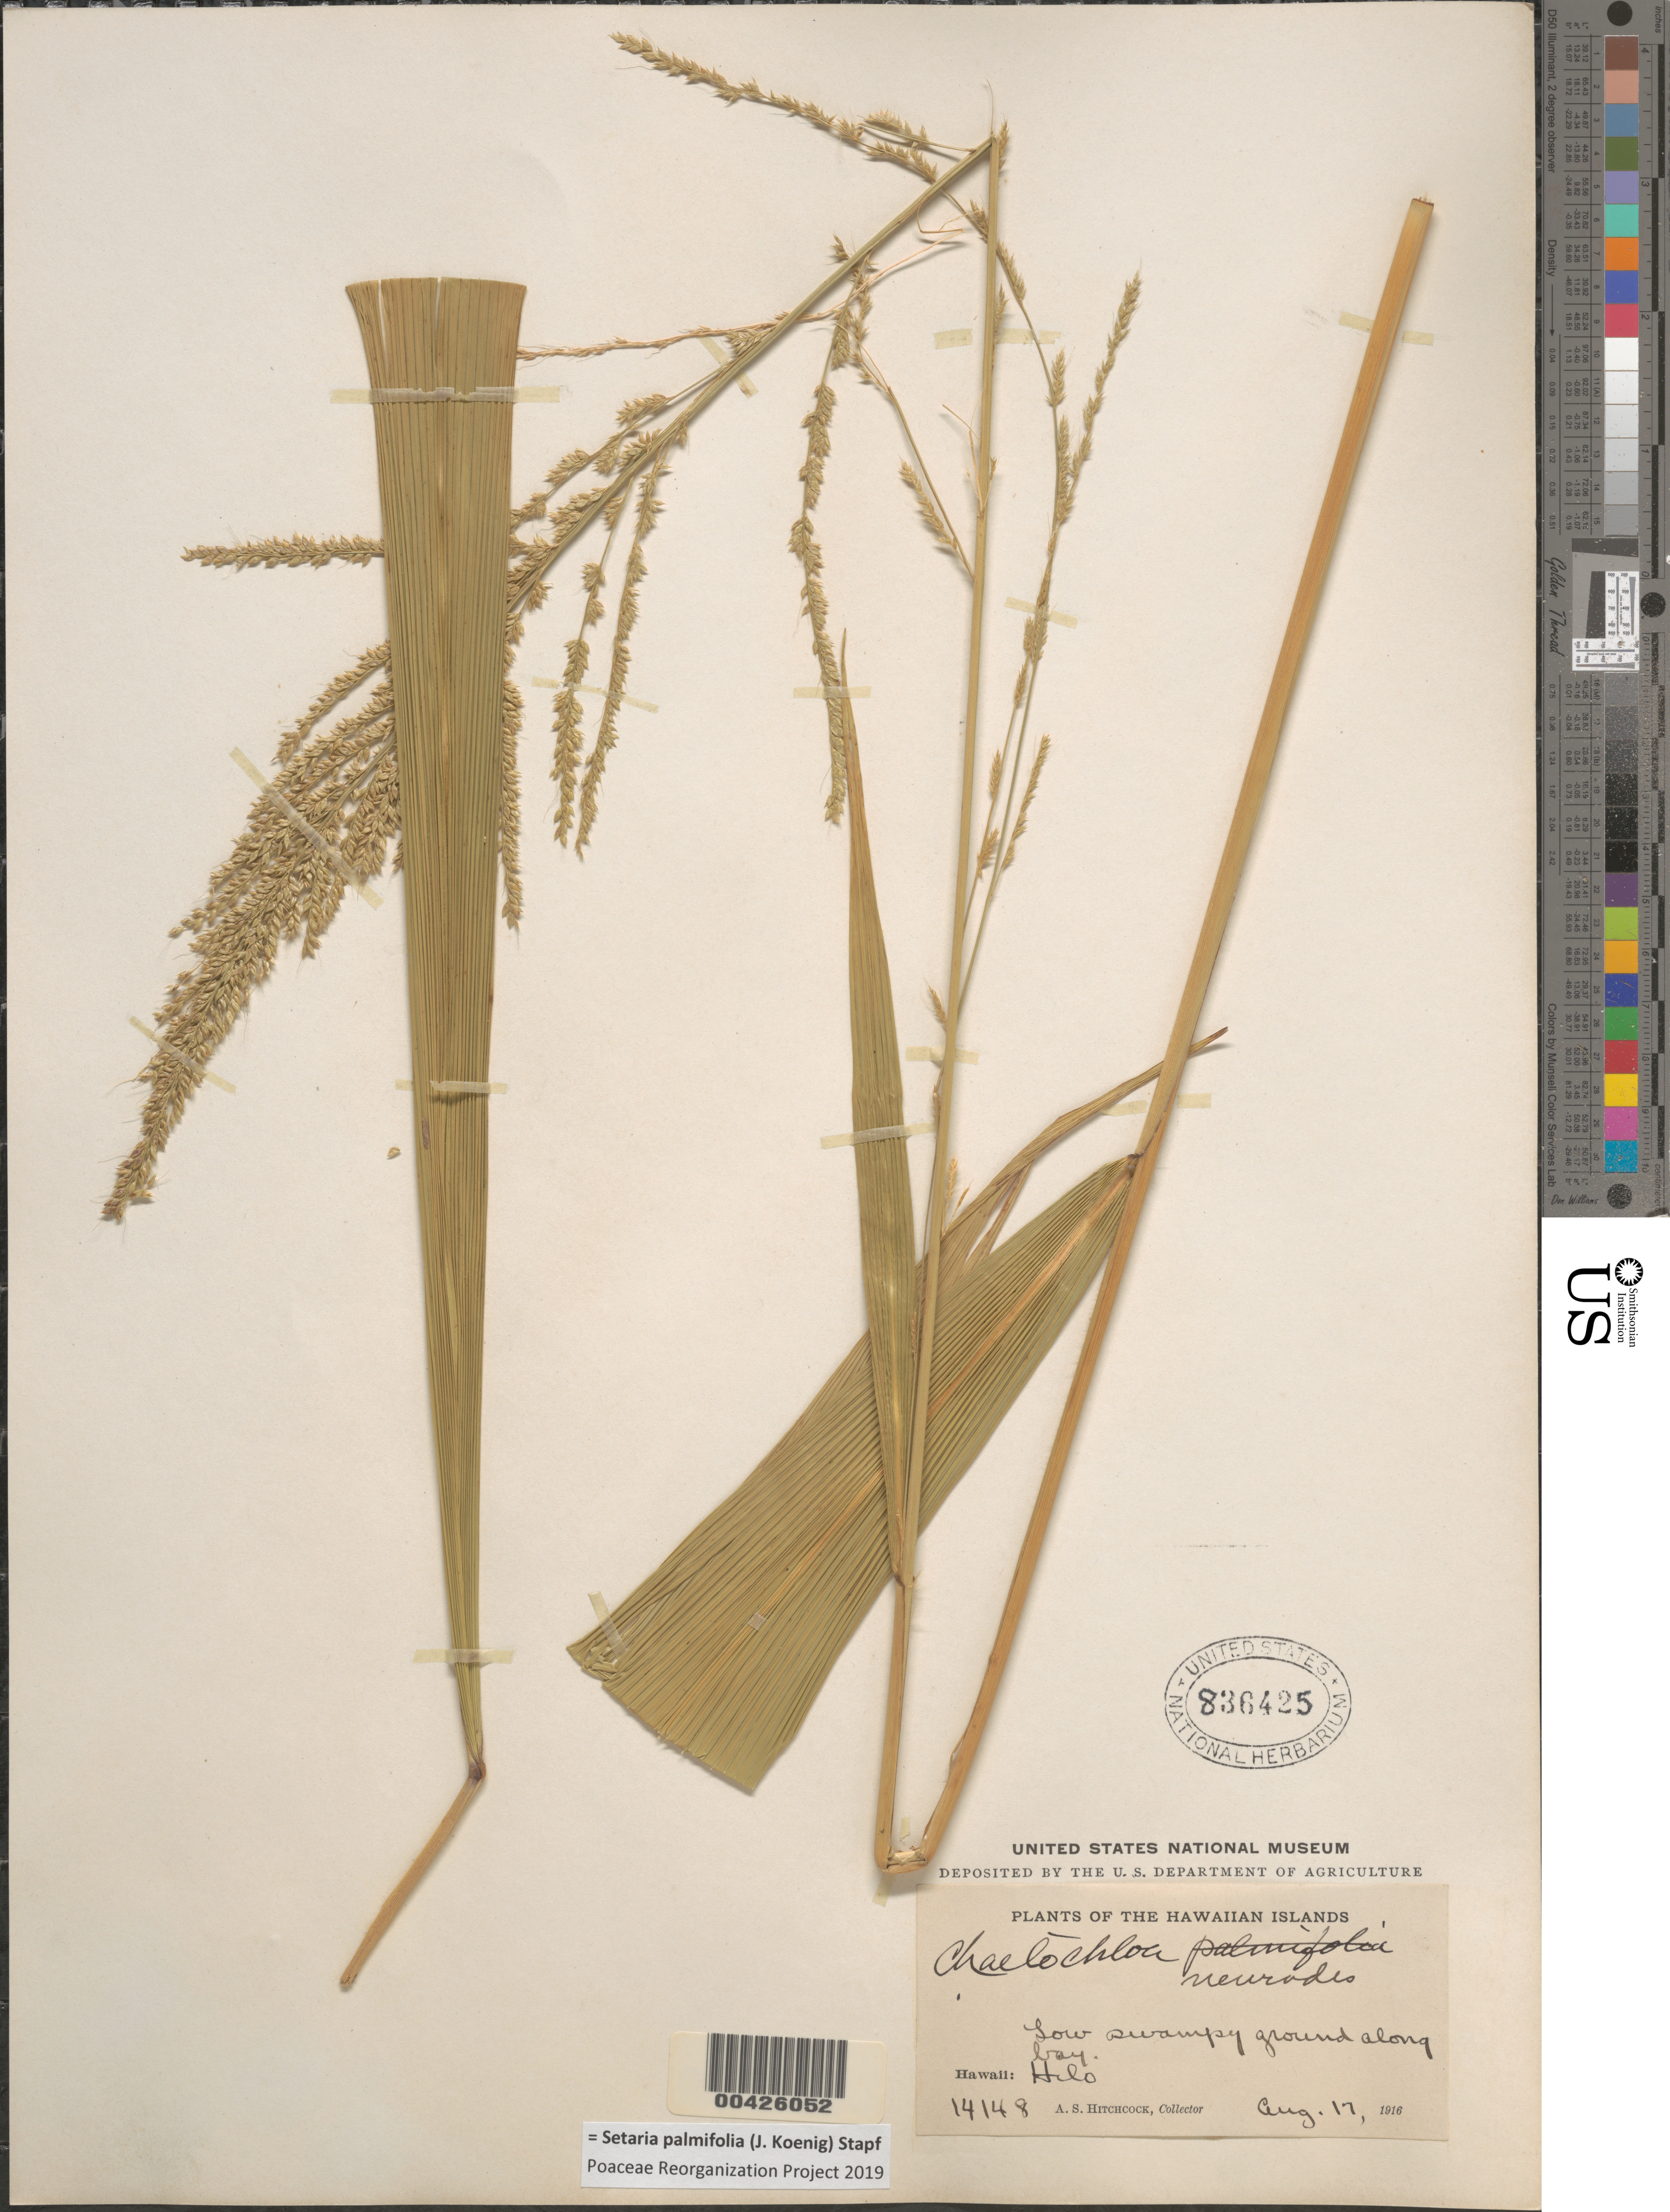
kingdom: Plantae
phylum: Tracheophyta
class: Liliopsida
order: Poales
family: Poaceae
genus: Setaria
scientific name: Setaria palmifolia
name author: (J. Koenig) Stapf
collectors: A. S. Hitchcock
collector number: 14148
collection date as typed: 17 Aug 1916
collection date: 1916-08-17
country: United States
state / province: Hawaii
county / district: Hawaii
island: Hawaii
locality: Hilo, along bay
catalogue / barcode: US 836425